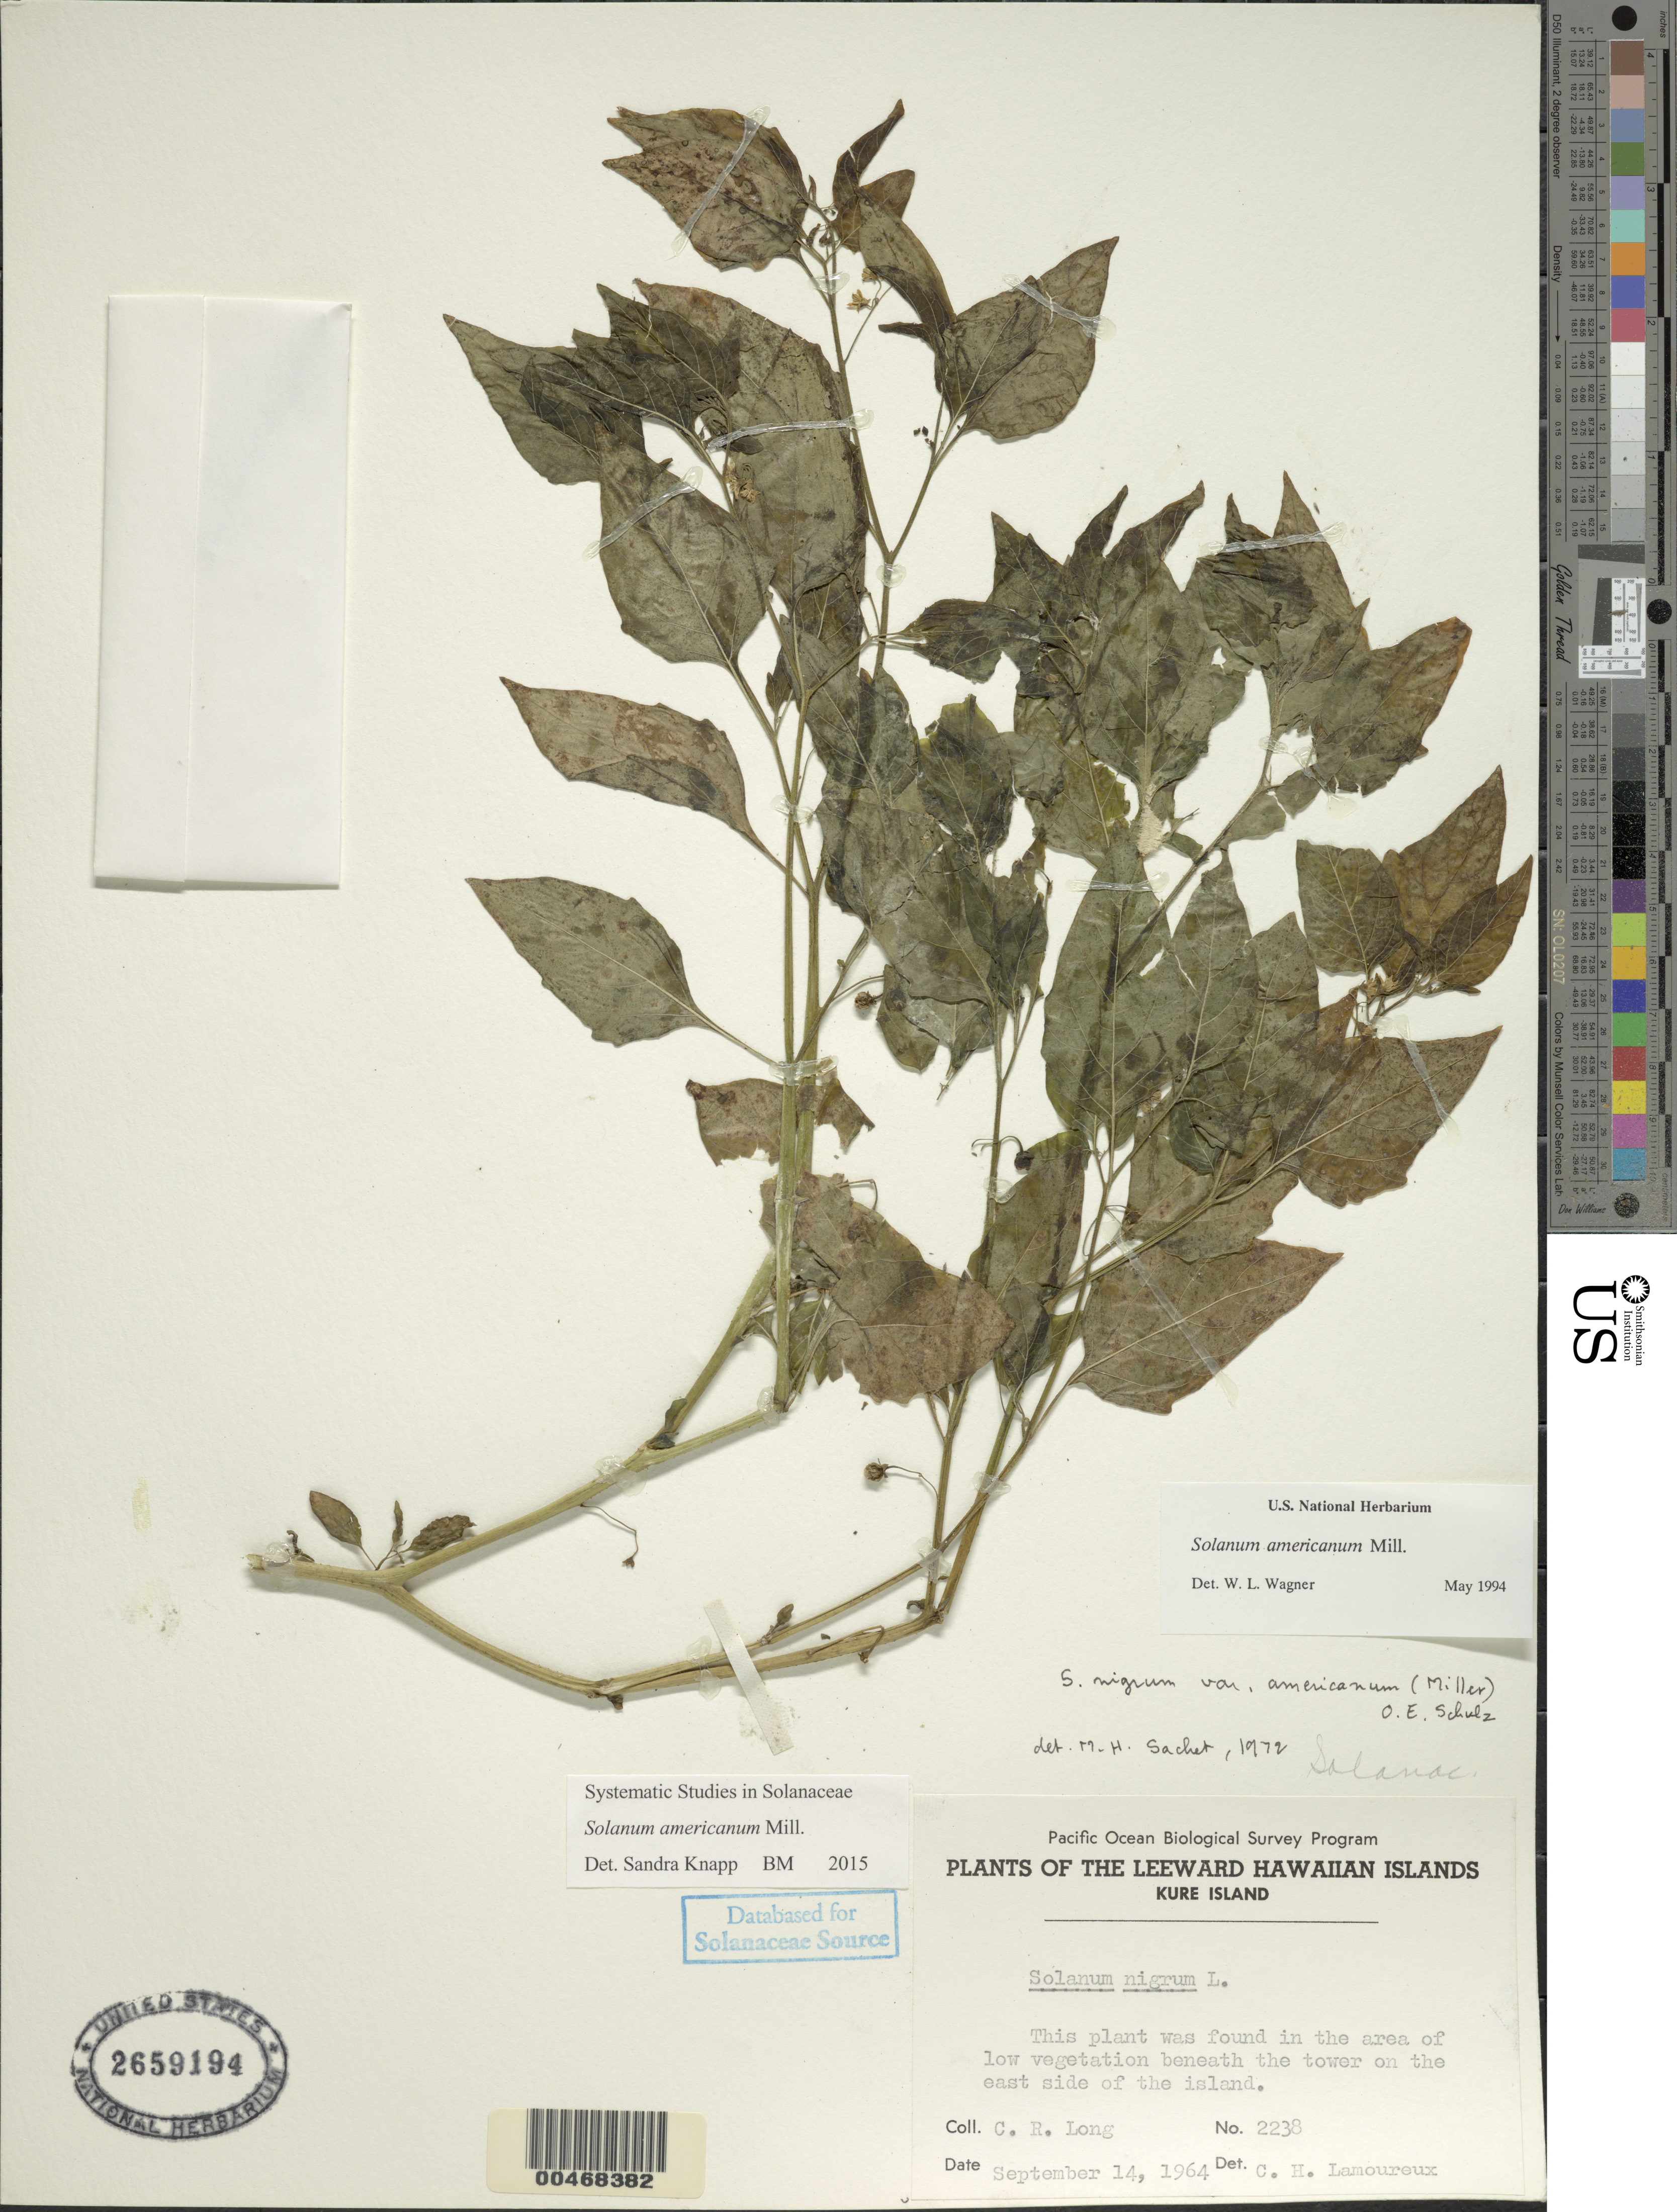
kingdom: Plantae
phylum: Tracheophyta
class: Magnoliopsida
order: Solanales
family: Solanaceae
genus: Solanum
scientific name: Solanum americanum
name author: Mill.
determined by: Wagner, W. L., (BOT), Smithsonian Institution - National Museum of Natural History (UNITED STATES)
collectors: C. Long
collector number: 2238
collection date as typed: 14 Sep 1964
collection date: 1964-09-14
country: United States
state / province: Hawaii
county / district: Honolulu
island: Kure Atoll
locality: E side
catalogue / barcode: US 2659194